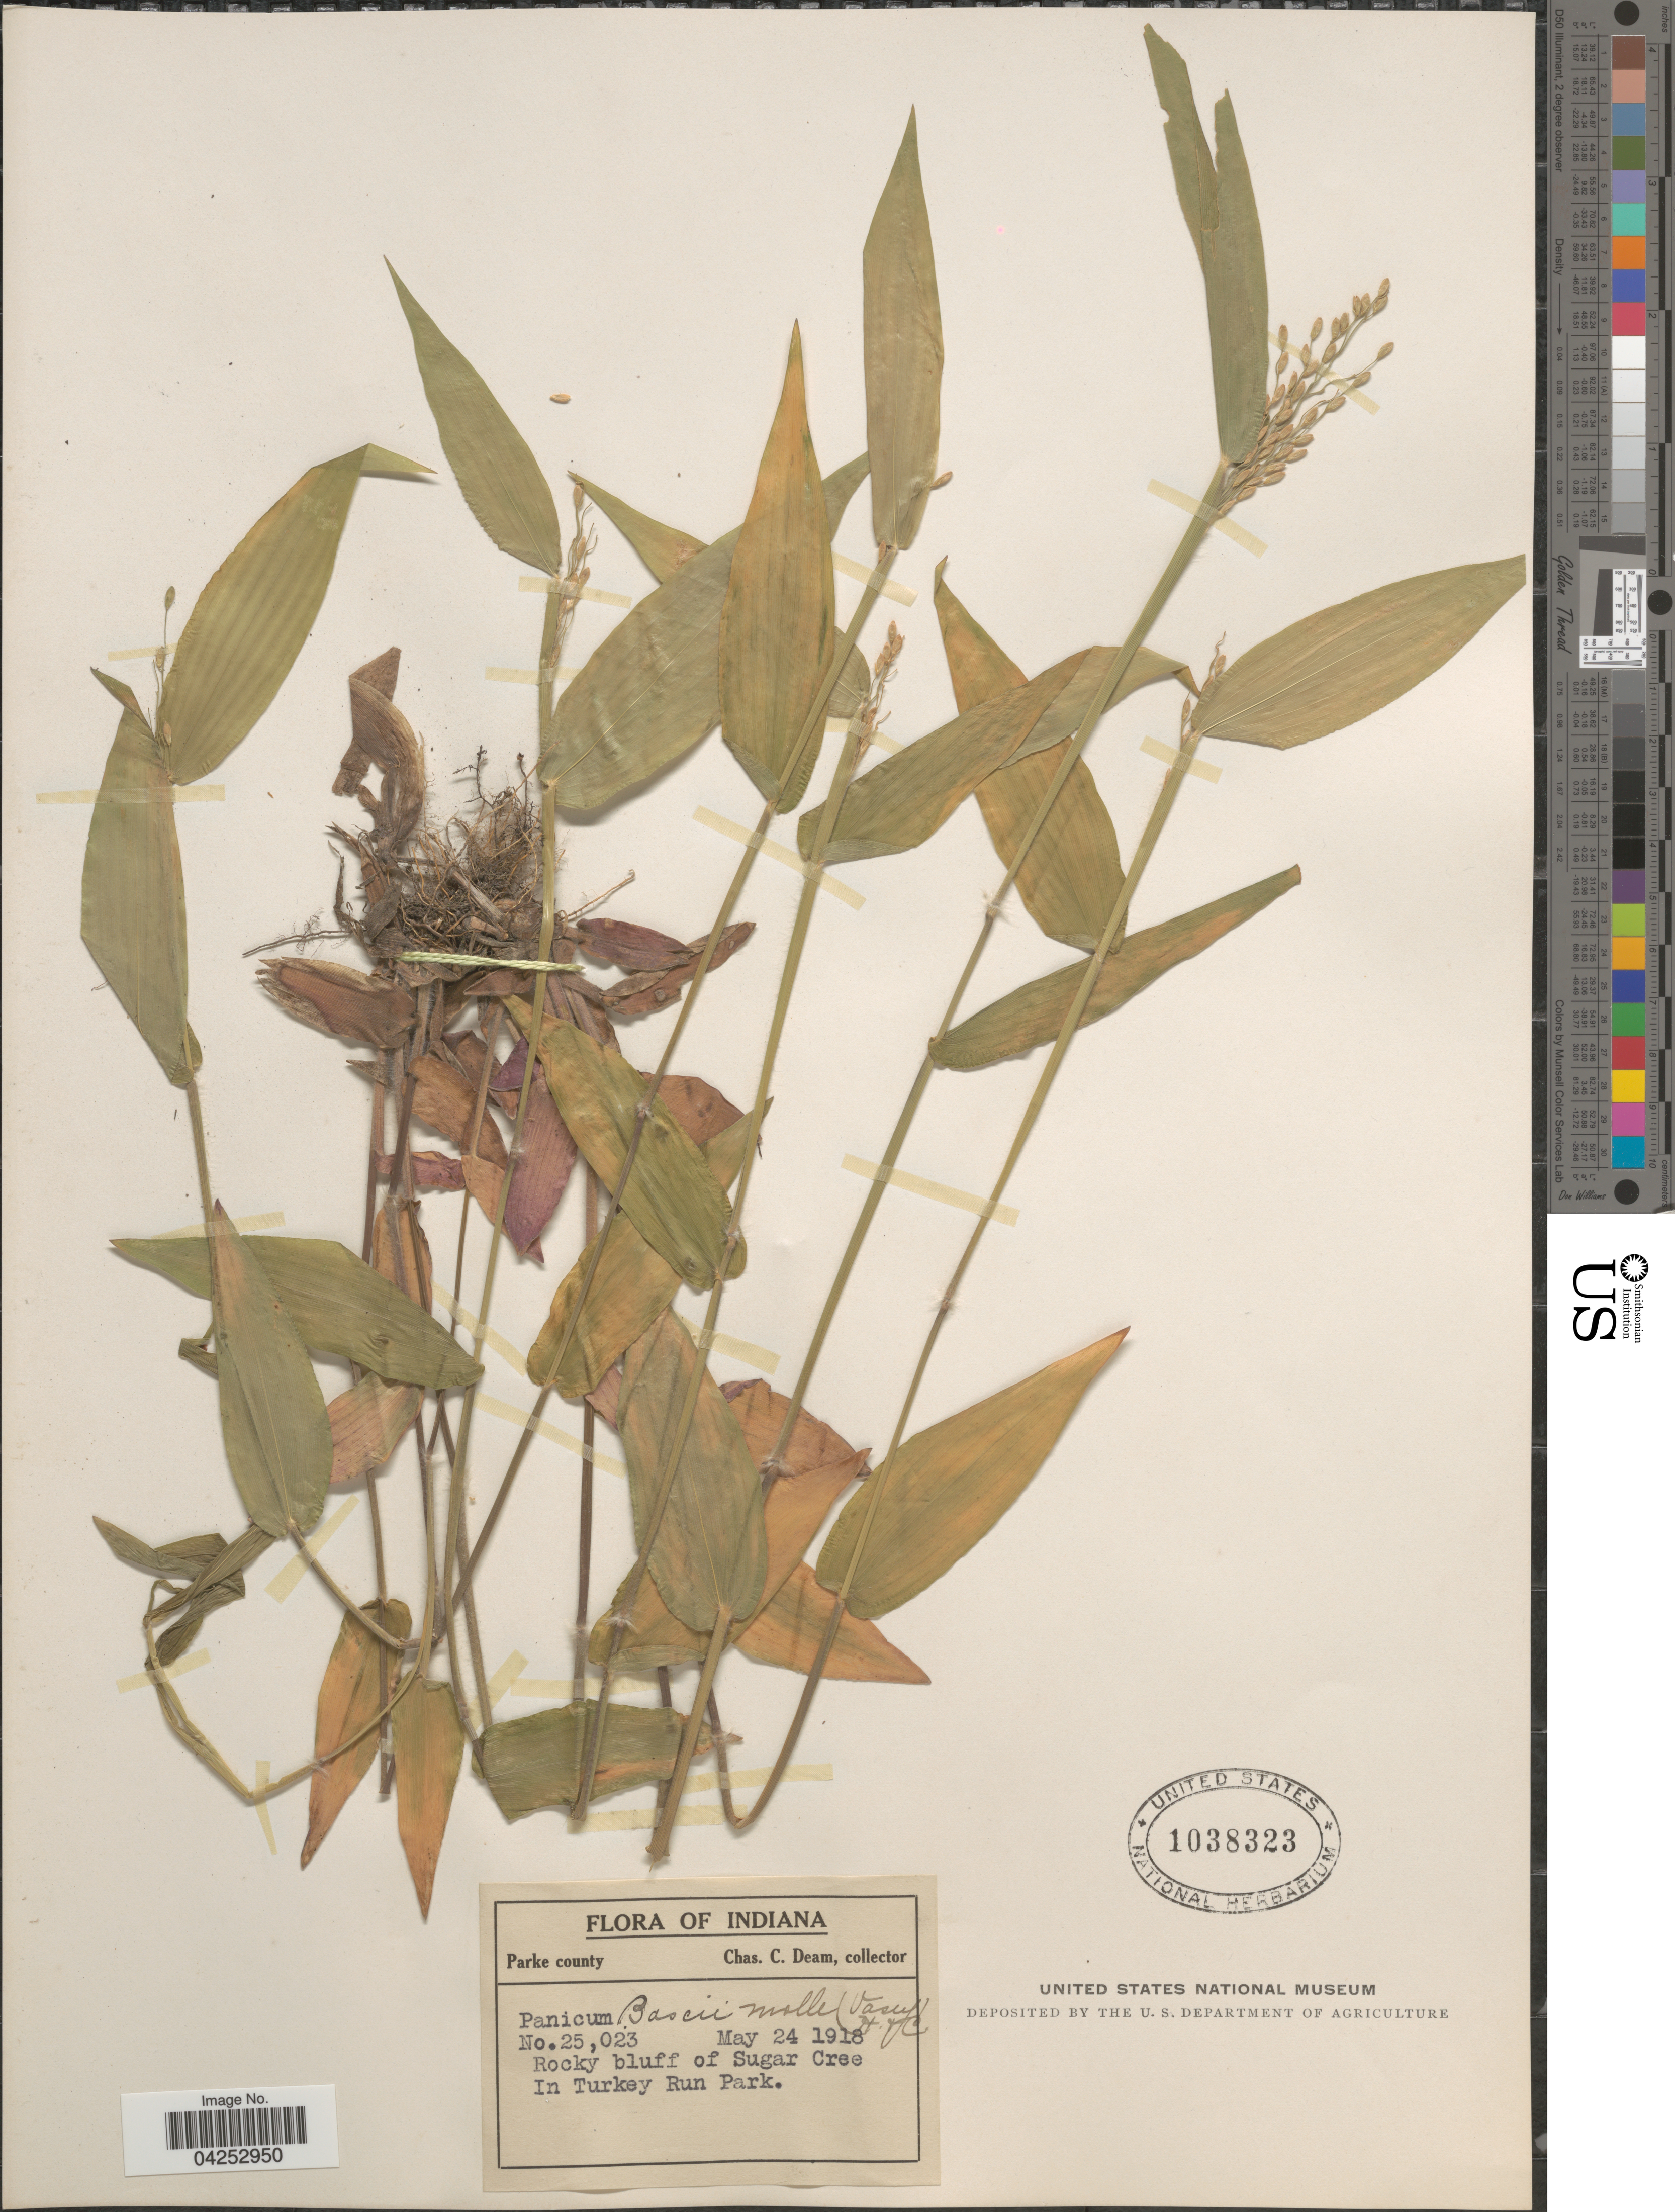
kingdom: Plantae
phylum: Tracheophyta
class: Liliopsida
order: Poales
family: Poaceae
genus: Dichanthelium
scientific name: Dichanthelium boscii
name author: (Poir.) Gould & C.A. Clark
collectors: C. C. Deam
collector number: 25023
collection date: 1918-05-24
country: United States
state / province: Indiana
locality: Parke county. Rocky bluff of Sugar Cree. In Turkey Run Park.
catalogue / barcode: US 1038323